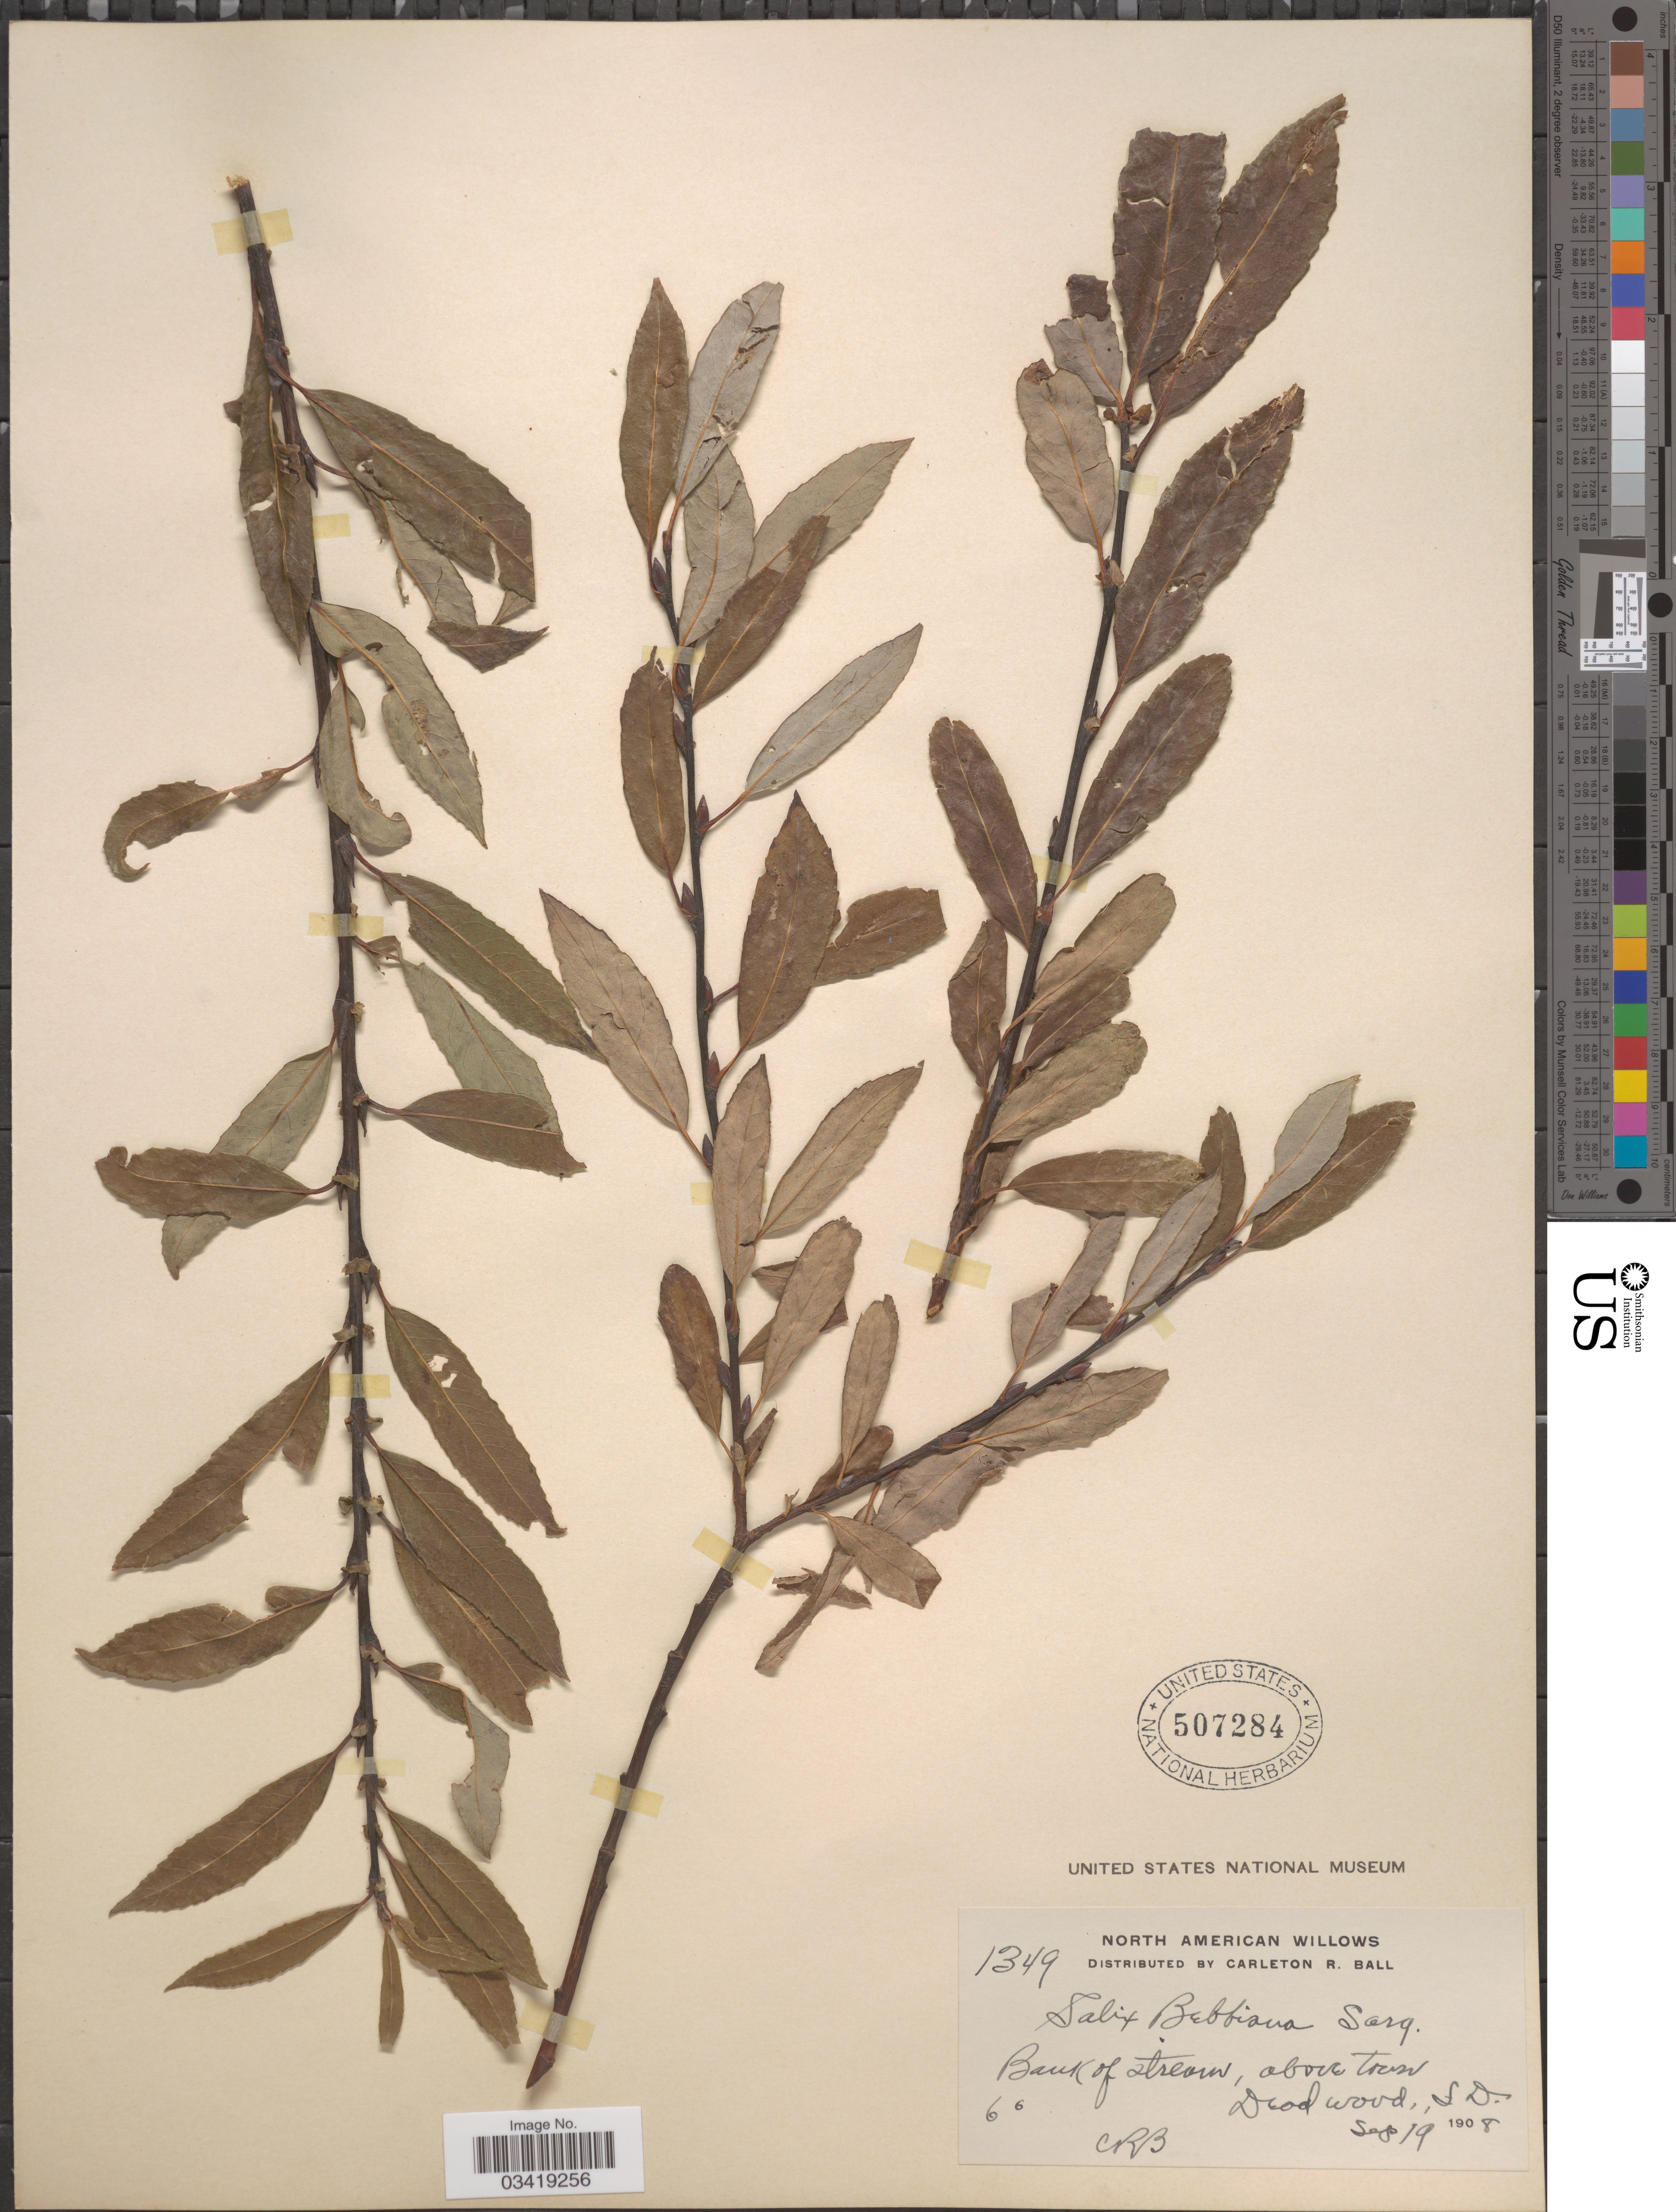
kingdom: Plantae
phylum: Tracheophyta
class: Magnoliopsida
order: Malpighiales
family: Salicaceae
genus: Salix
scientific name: Salix bebbiana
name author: Sarg.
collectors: C. R. Ball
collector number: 1349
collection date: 1908-09-19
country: United States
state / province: South Dakota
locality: Above town Deadwood.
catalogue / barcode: US 507284